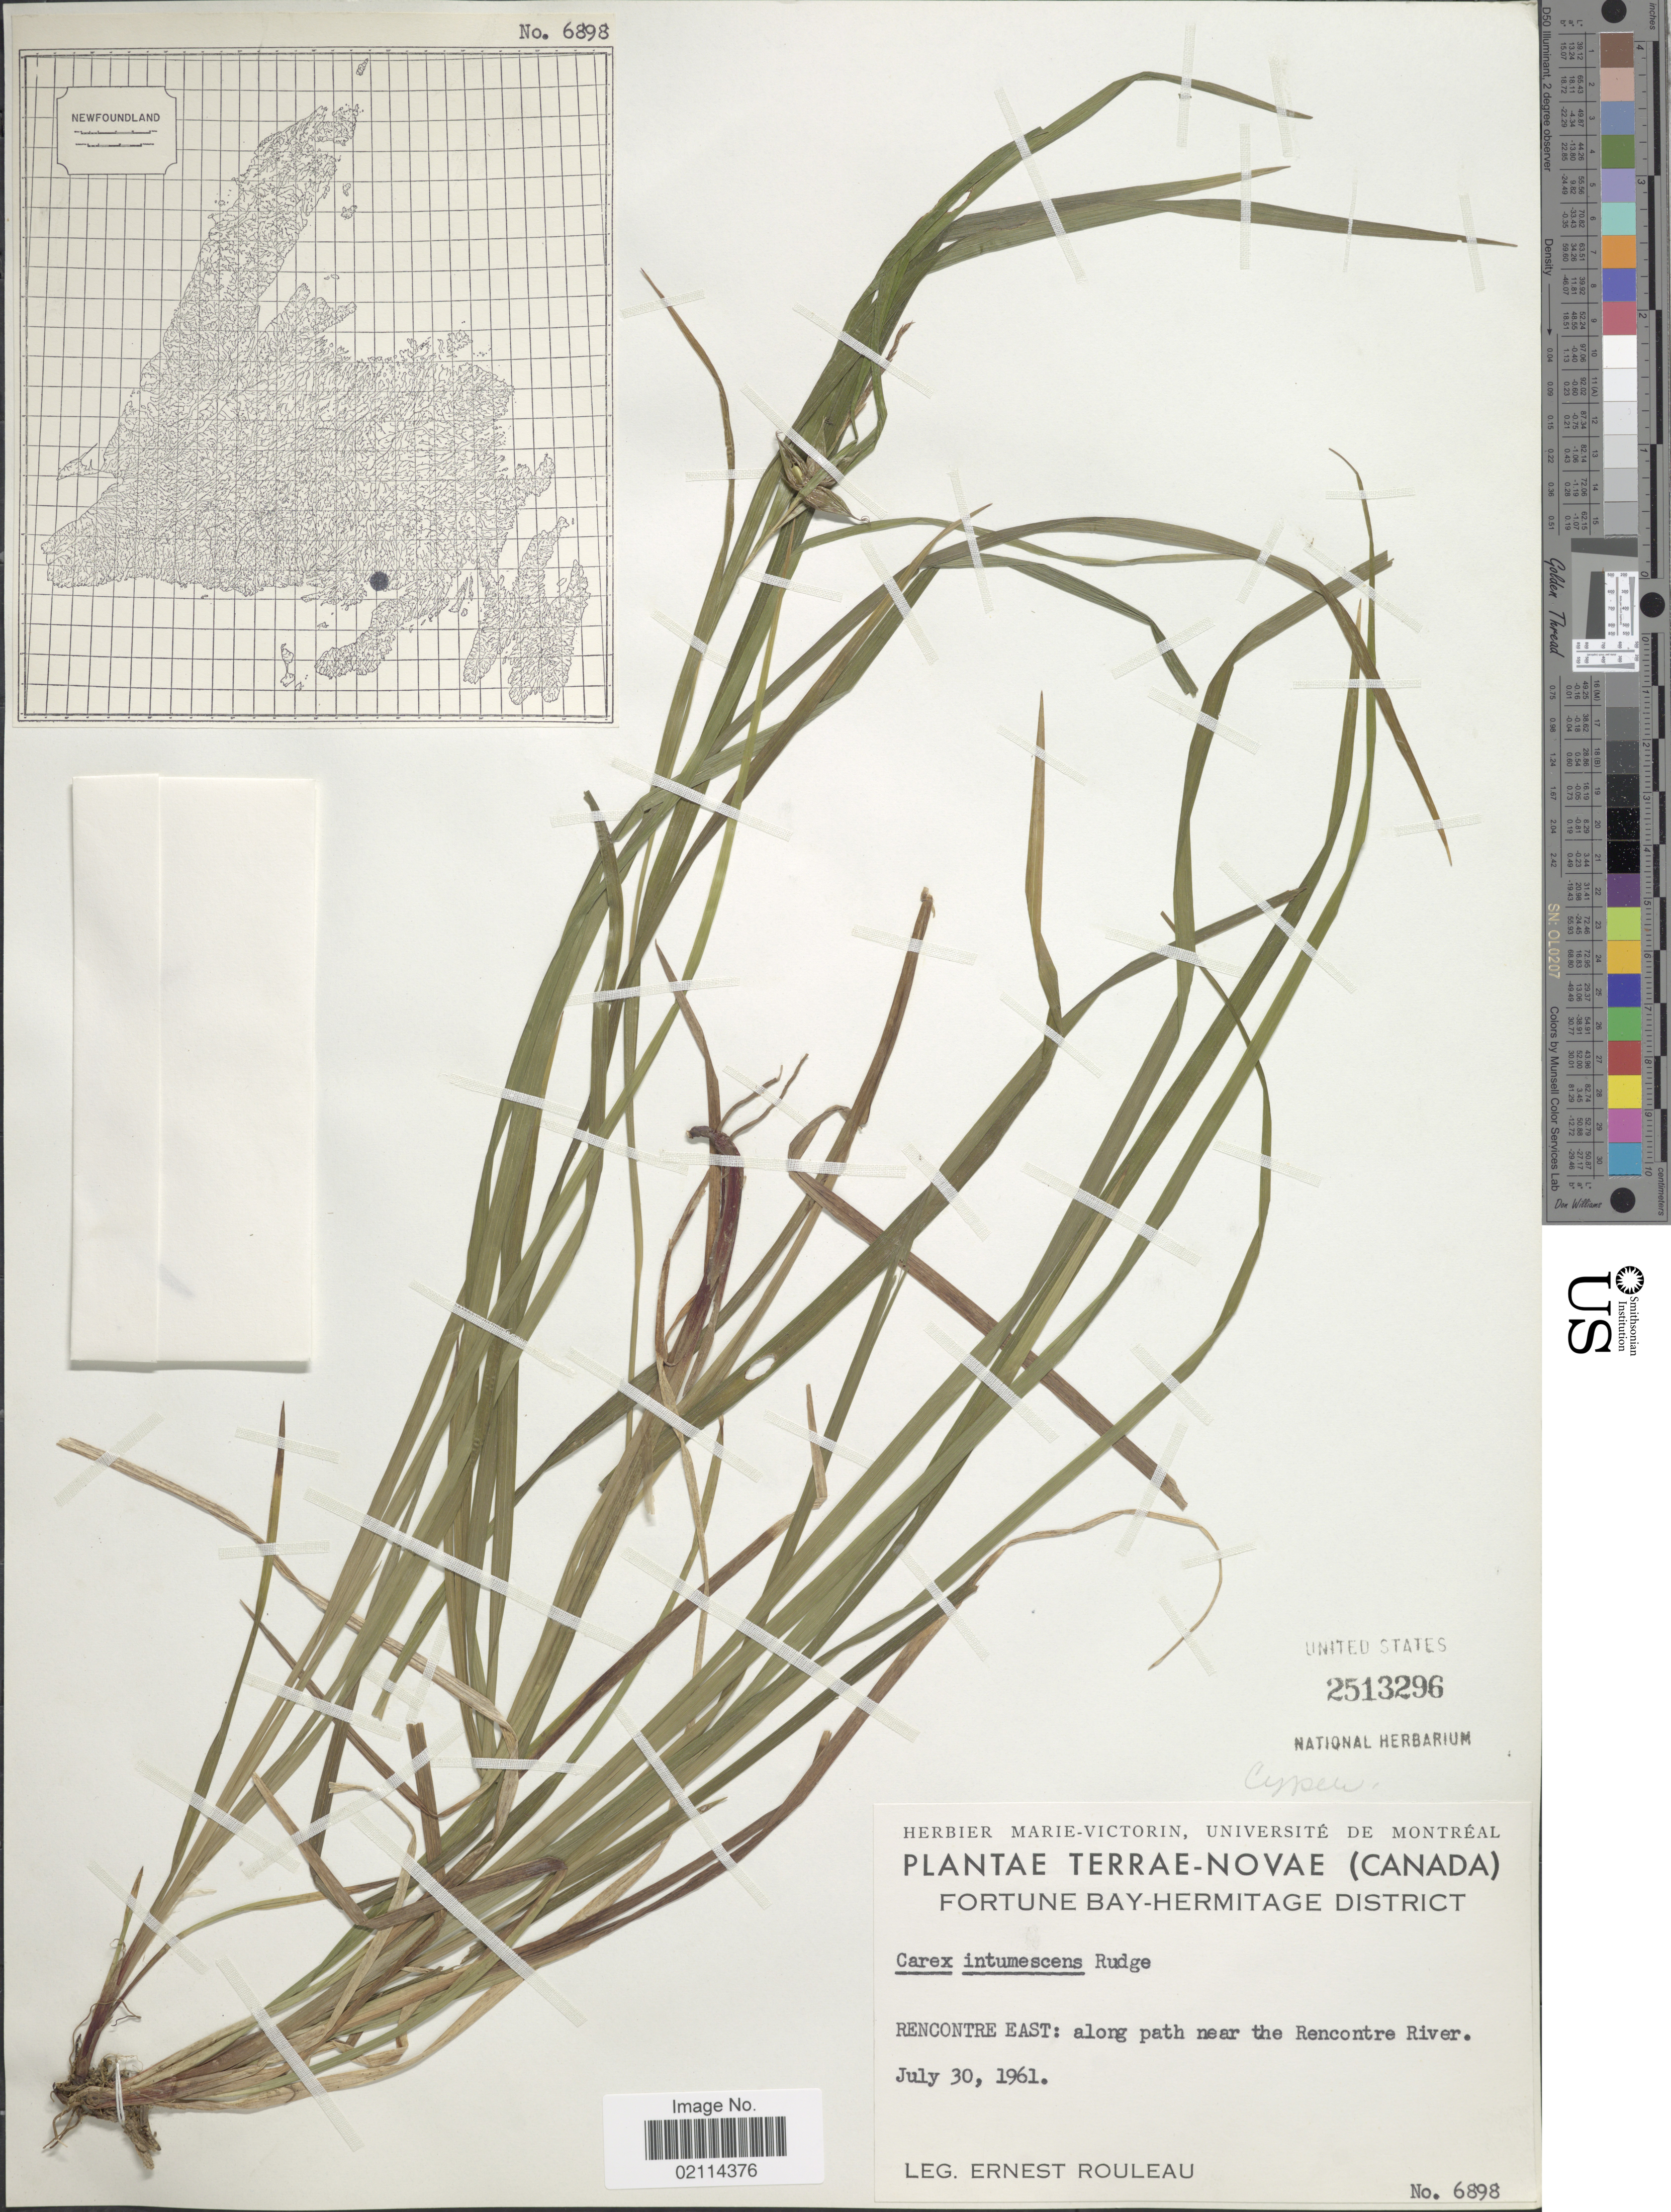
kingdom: Plantae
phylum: Tracheophyta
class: Liliopsida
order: Poales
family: Cyperaceae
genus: Carex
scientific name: Carex intumescens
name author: Rudge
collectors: E. Rouleau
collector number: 6898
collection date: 1961-07-30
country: Canada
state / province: Newfoundland and Labrador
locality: Terrae-Novae, Fortune Bay-Hermitage District, Rencontre East: along path near the Rencontre River.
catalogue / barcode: US 2513296